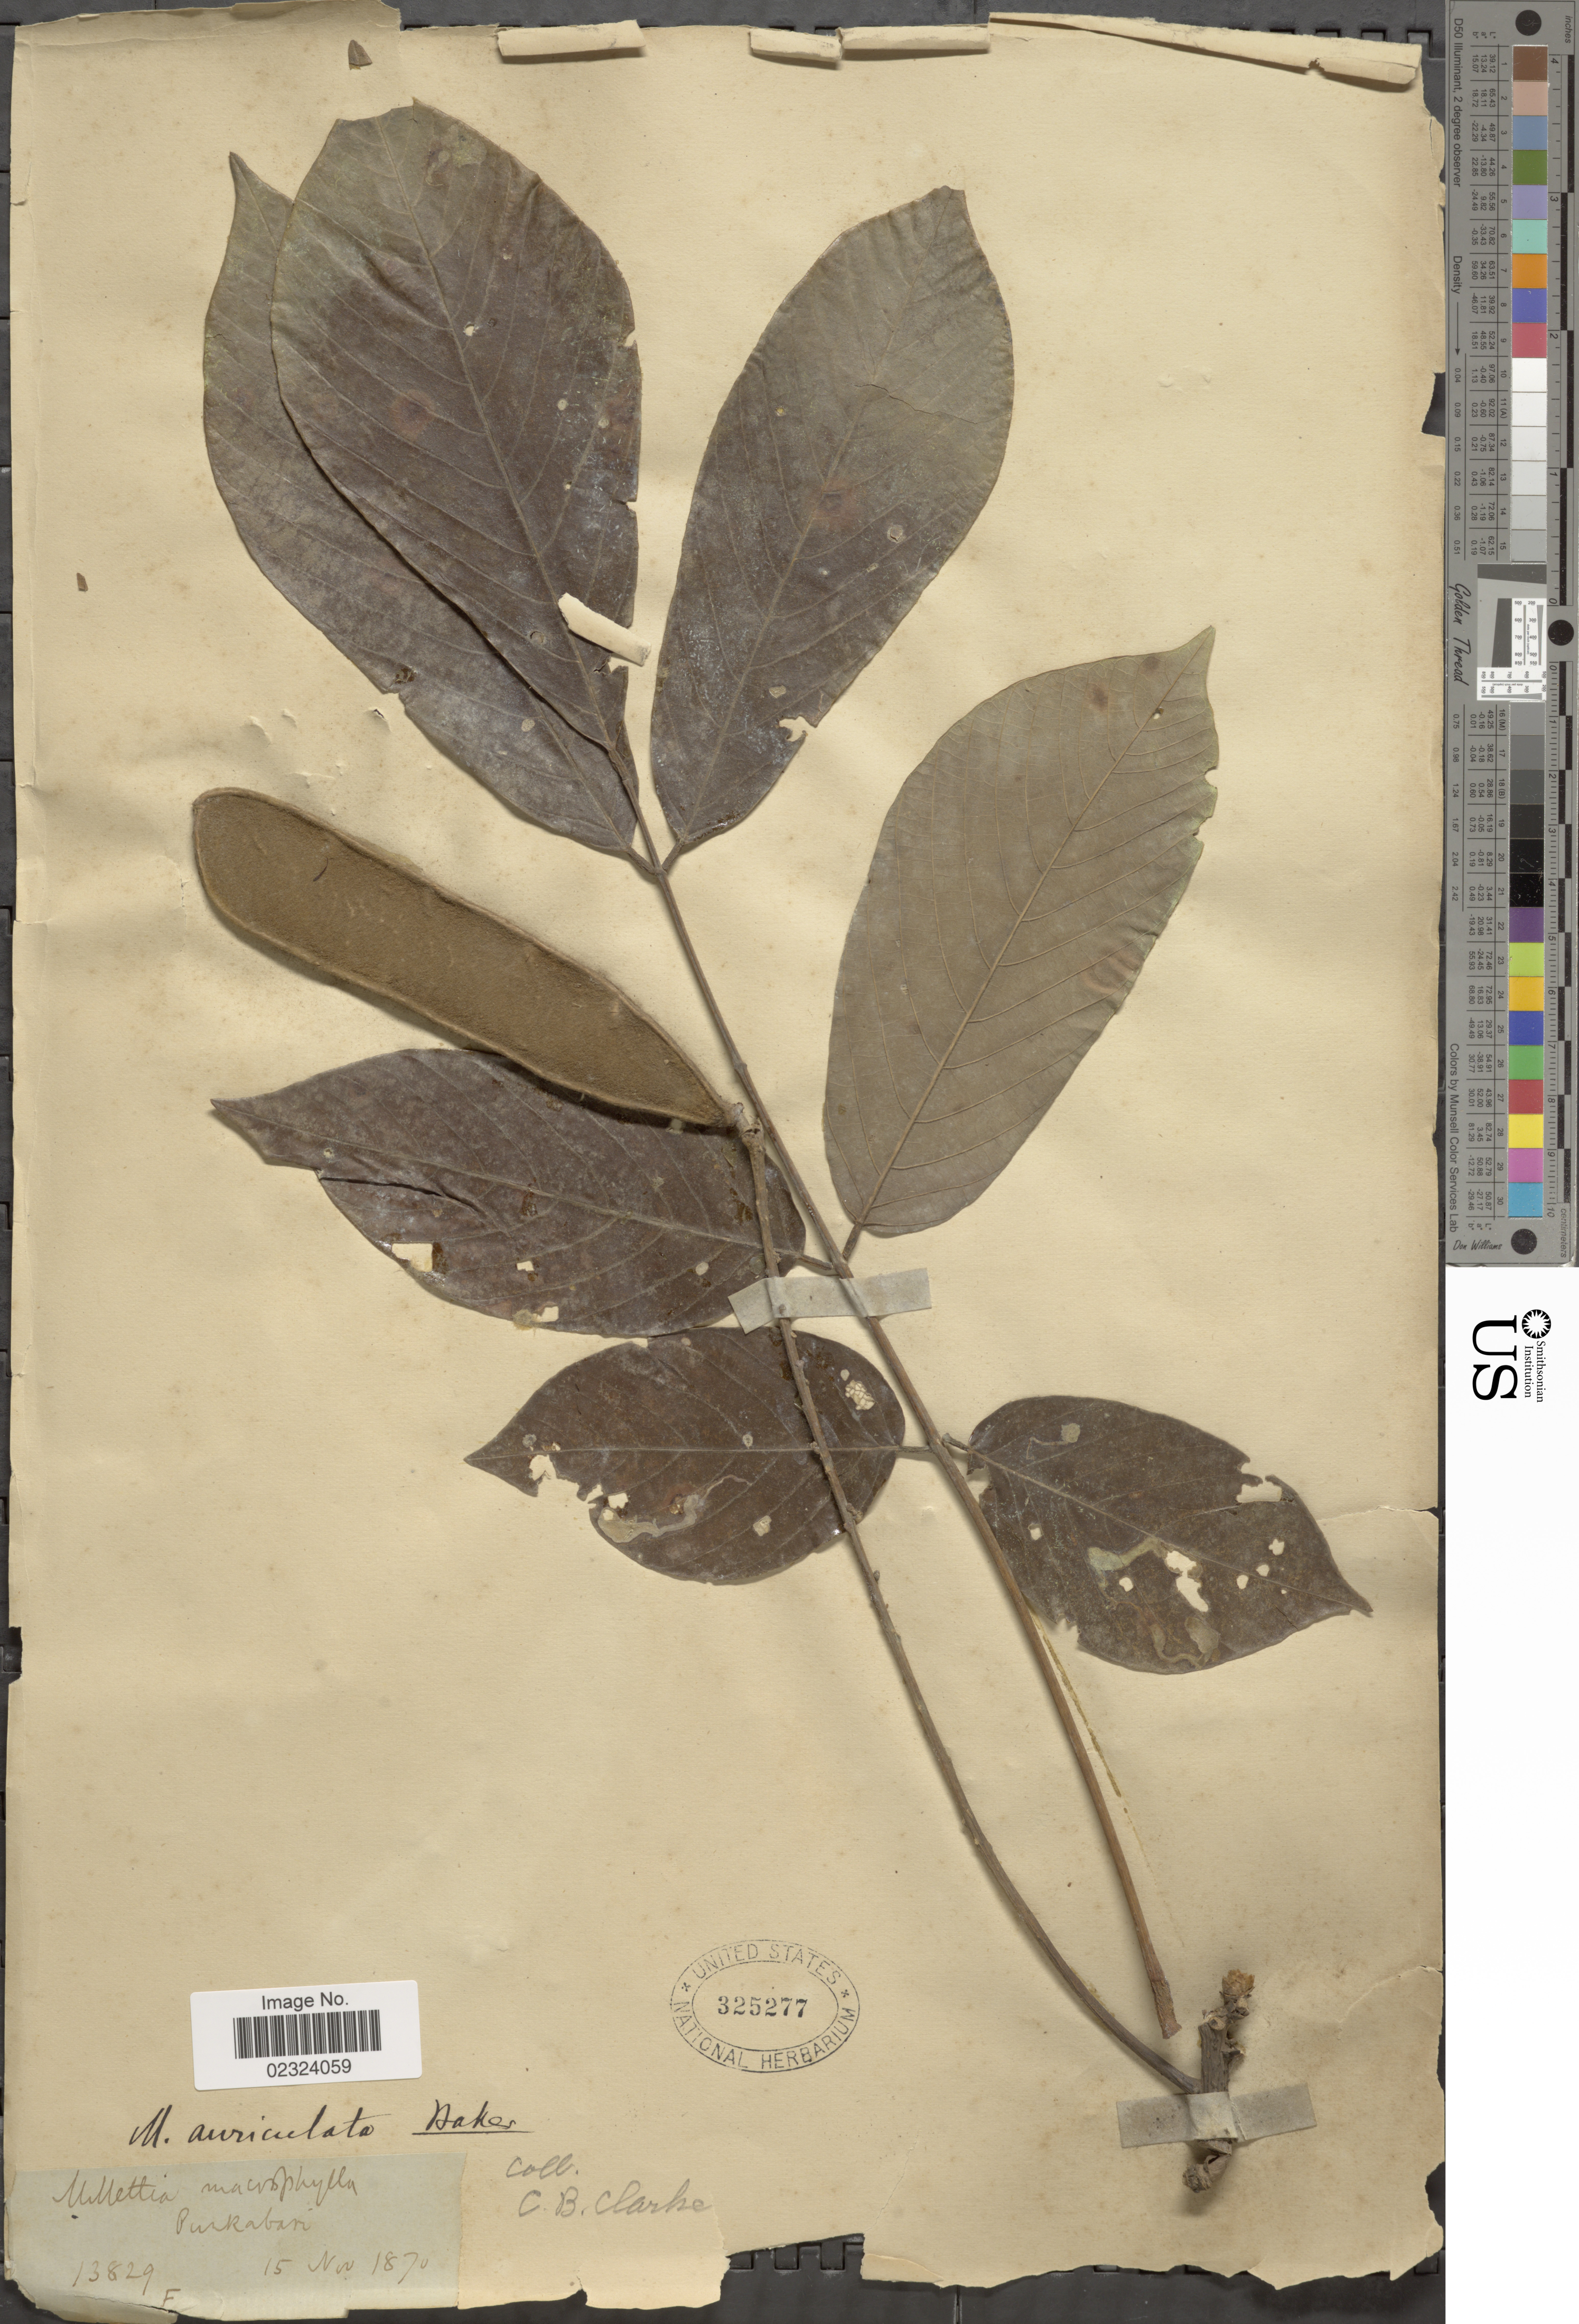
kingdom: Plantae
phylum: Tracheophyta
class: Magnoliopsida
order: Fabales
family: Fabaceae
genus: Millettia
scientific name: Millettia auriculata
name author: Baker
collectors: C. B. Clarke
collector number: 13829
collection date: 1870-11-15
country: India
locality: Punkabari.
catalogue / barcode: US 325277